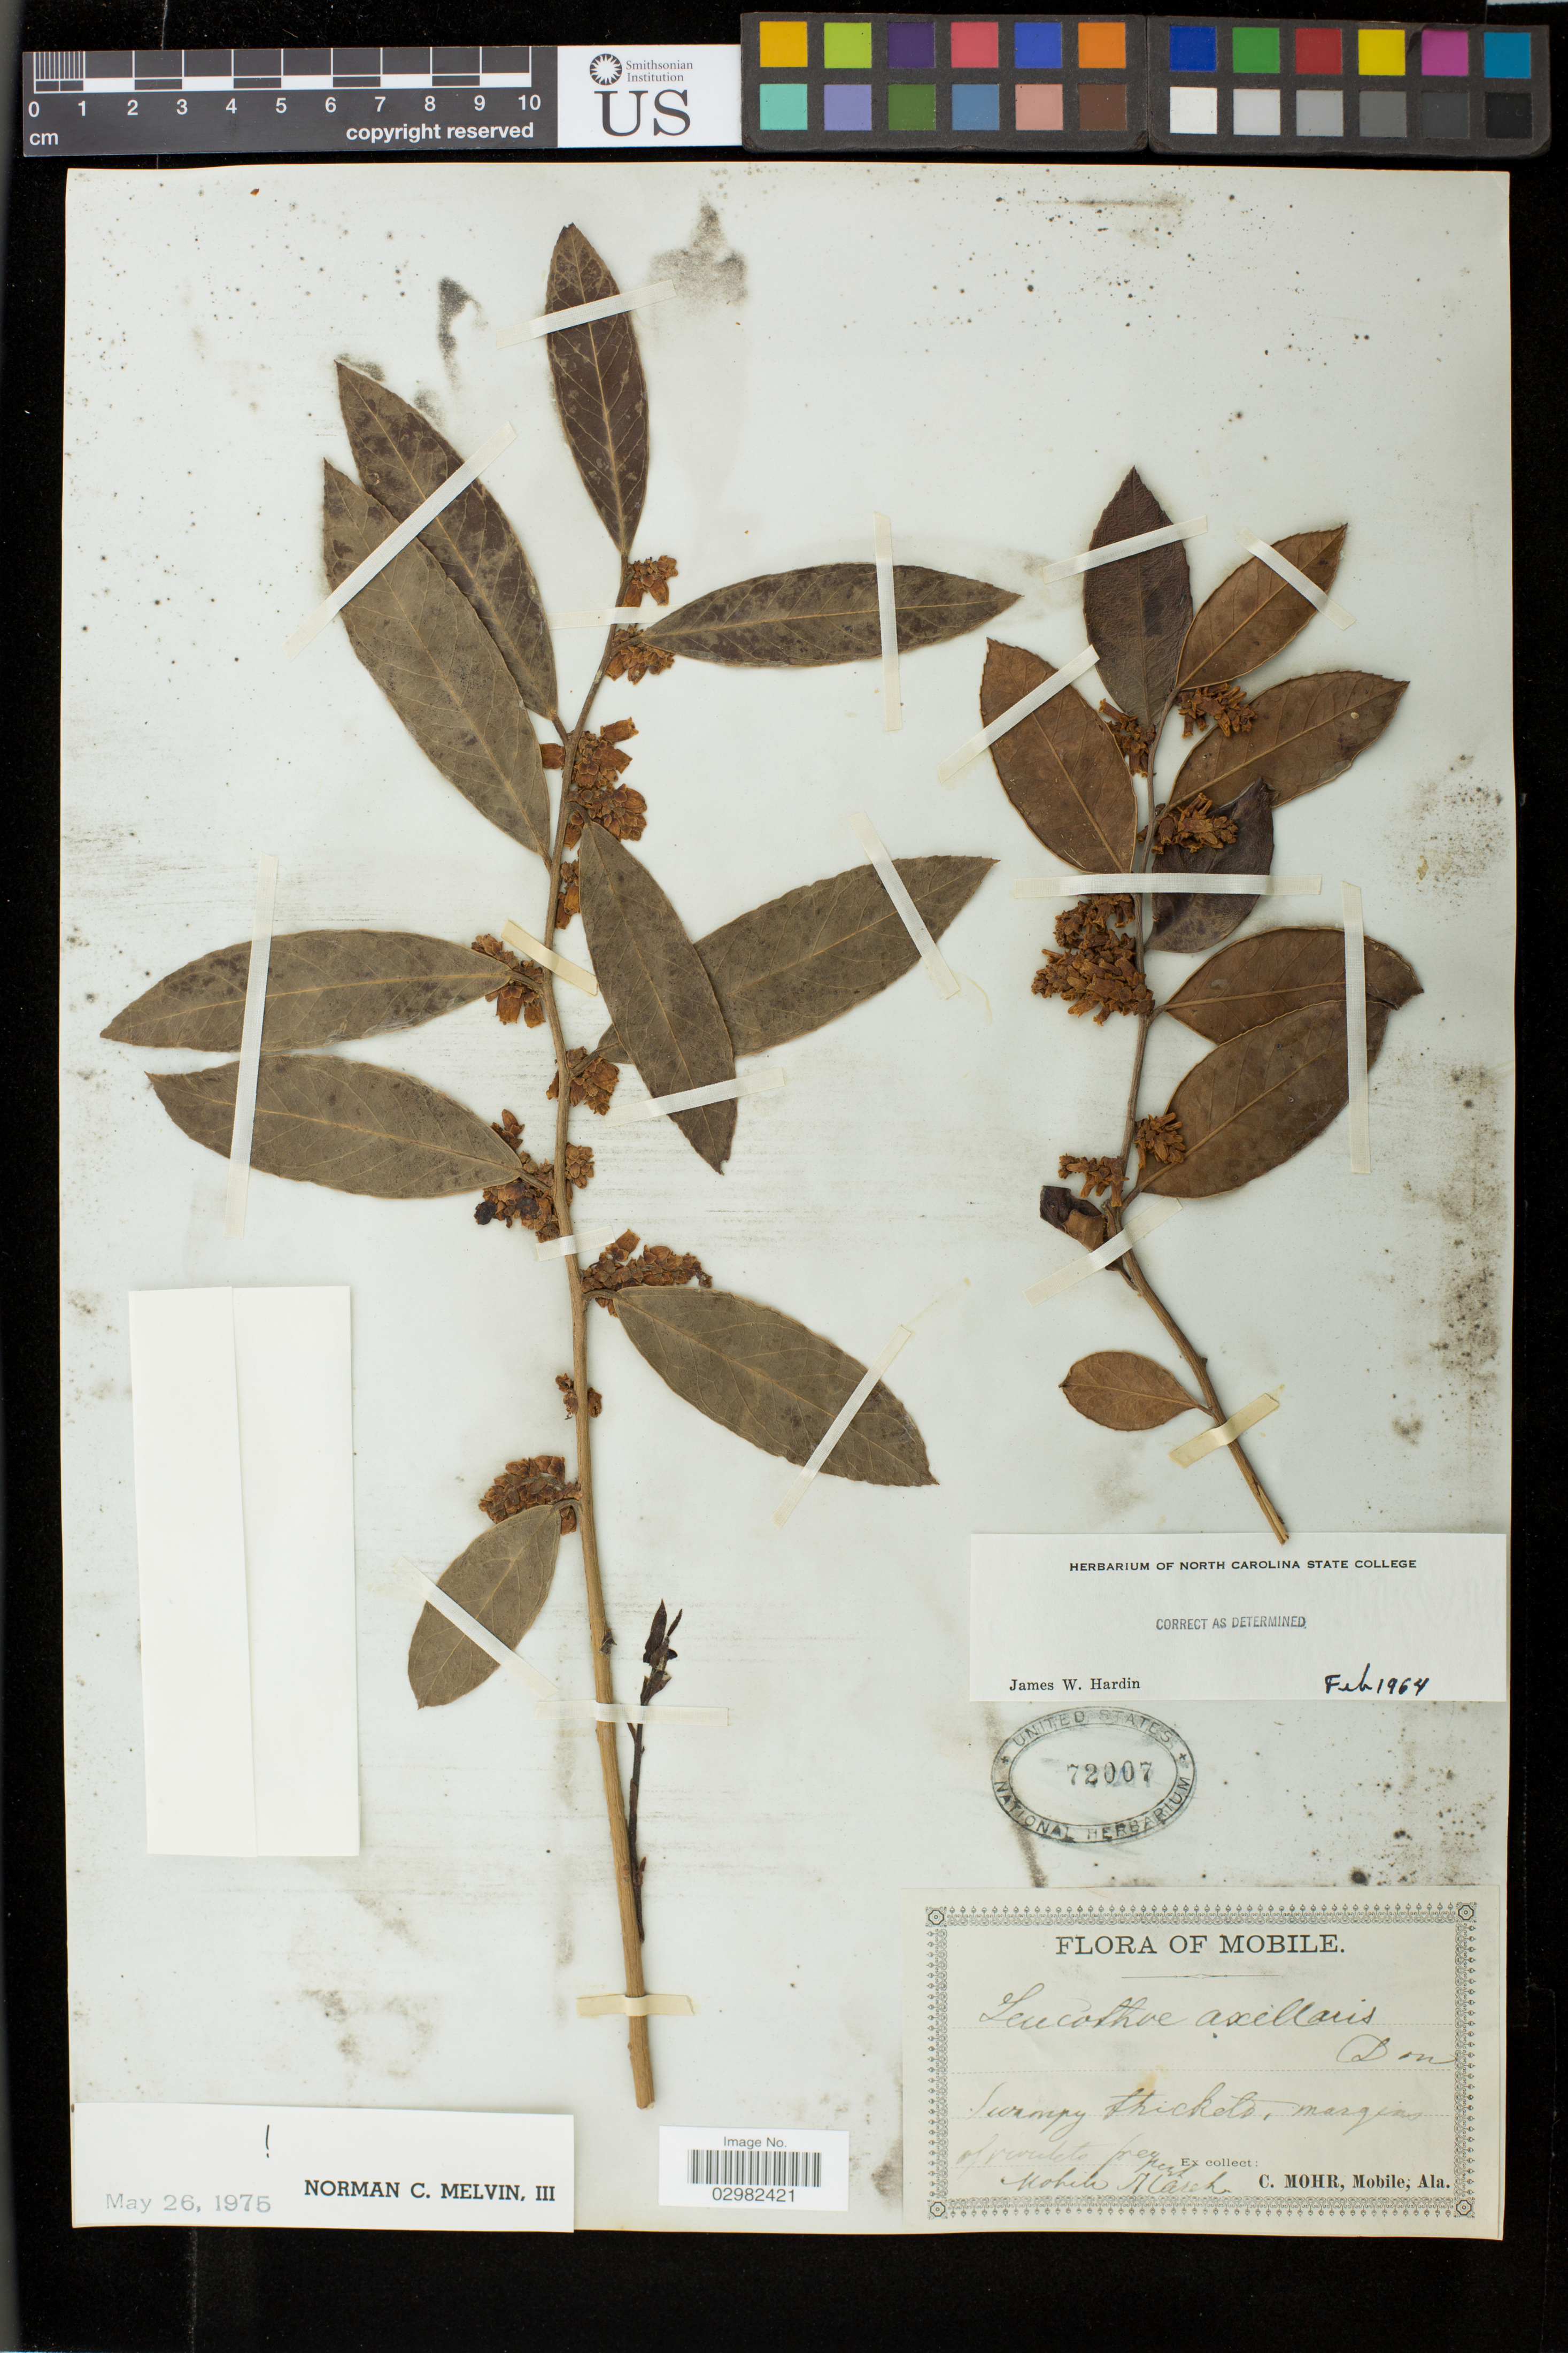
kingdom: Plantae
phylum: Tracheophyta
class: Magnoliopsida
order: Ericales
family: Ericaceae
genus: Leucothoe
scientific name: Leucothoë axillaris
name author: (Lam.) D. Don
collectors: C. T. Mohr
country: United States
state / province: Alabama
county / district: Mobile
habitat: margins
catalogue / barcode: US 72007